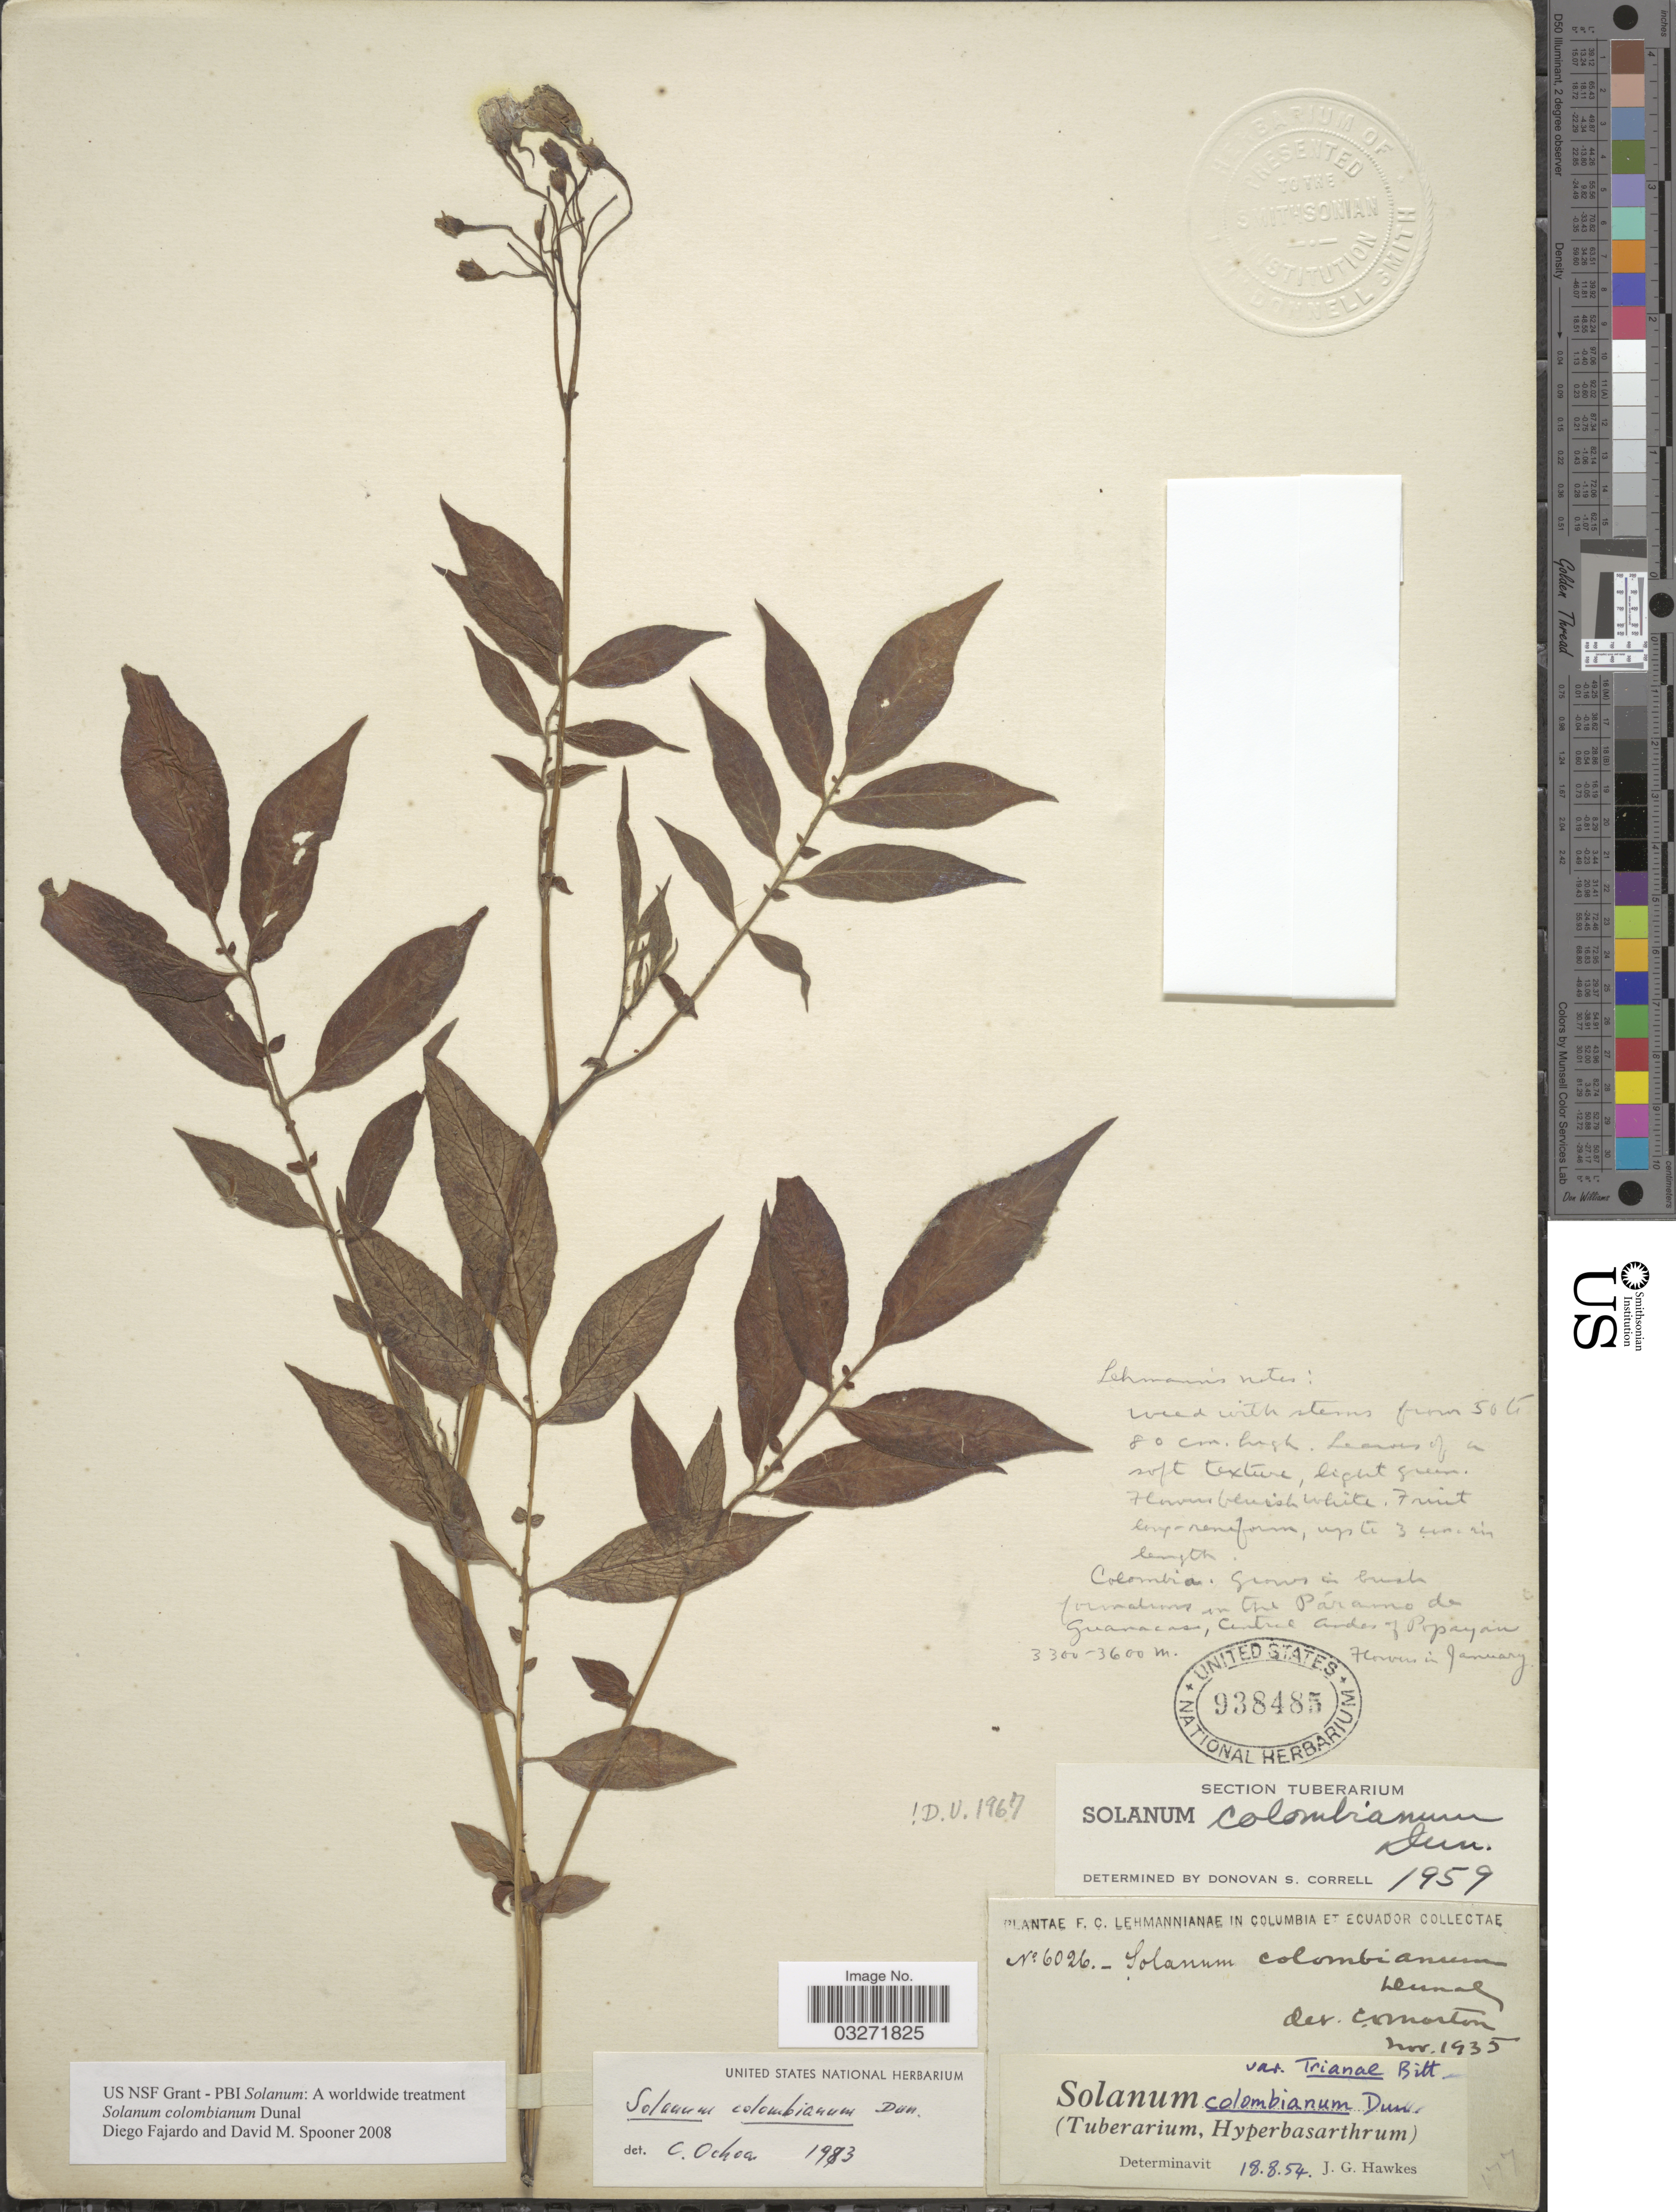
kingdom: Plantae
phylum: Tracheophyta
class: Magnoliopsida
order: Solanales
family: Solanaceae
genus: Solanum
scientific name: Solanum colombianum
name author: Dunal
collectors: F. C. Lehmann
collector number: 6026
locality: Columbia et Ecuador.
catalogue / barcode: US 938485